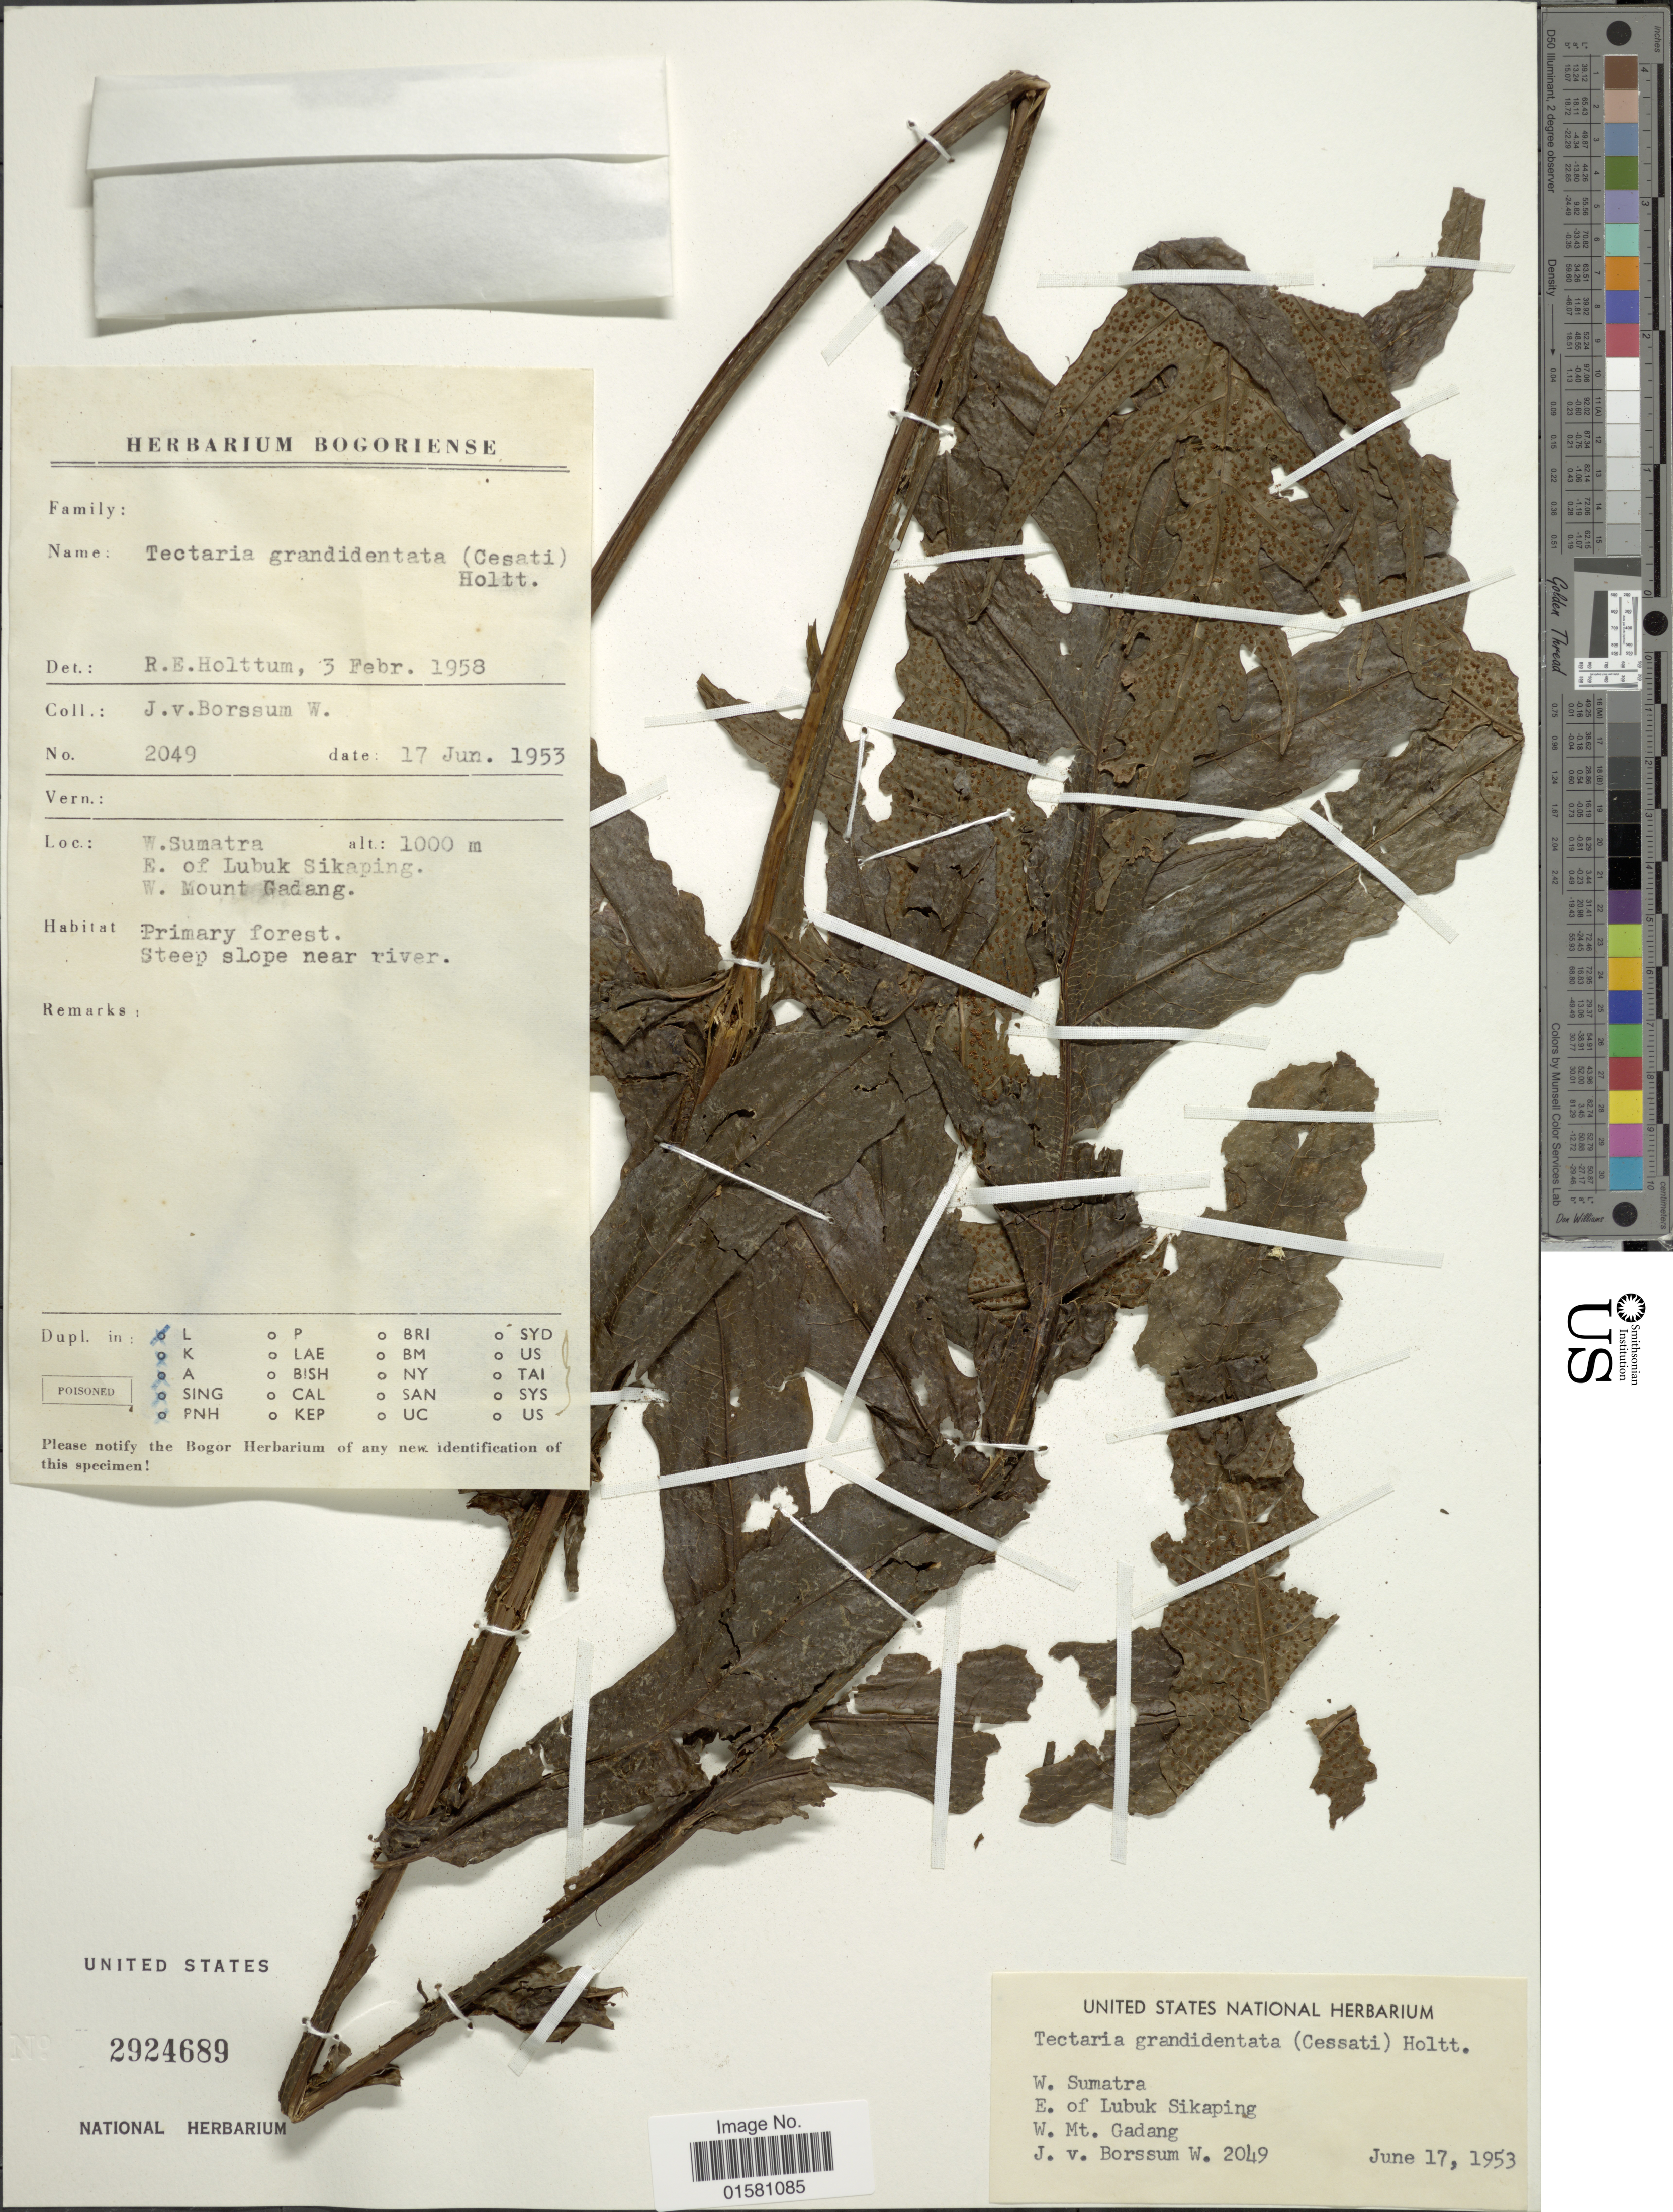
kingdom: Plantae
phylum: Tracheophyta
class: Polypodiopsida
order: Polypodiales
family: Tectariaceae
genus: Tectaria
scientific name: Tectaria grandidentata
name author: (Ces.)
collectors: J. Borssum Waalkes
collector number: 2049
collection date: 1953-06-19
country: Indonesia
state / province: Sumatra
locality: W. Suumatra, E. of Lubuk Sikaping, W. Mt. Gadang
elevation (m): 1000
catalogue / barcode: US 2924689